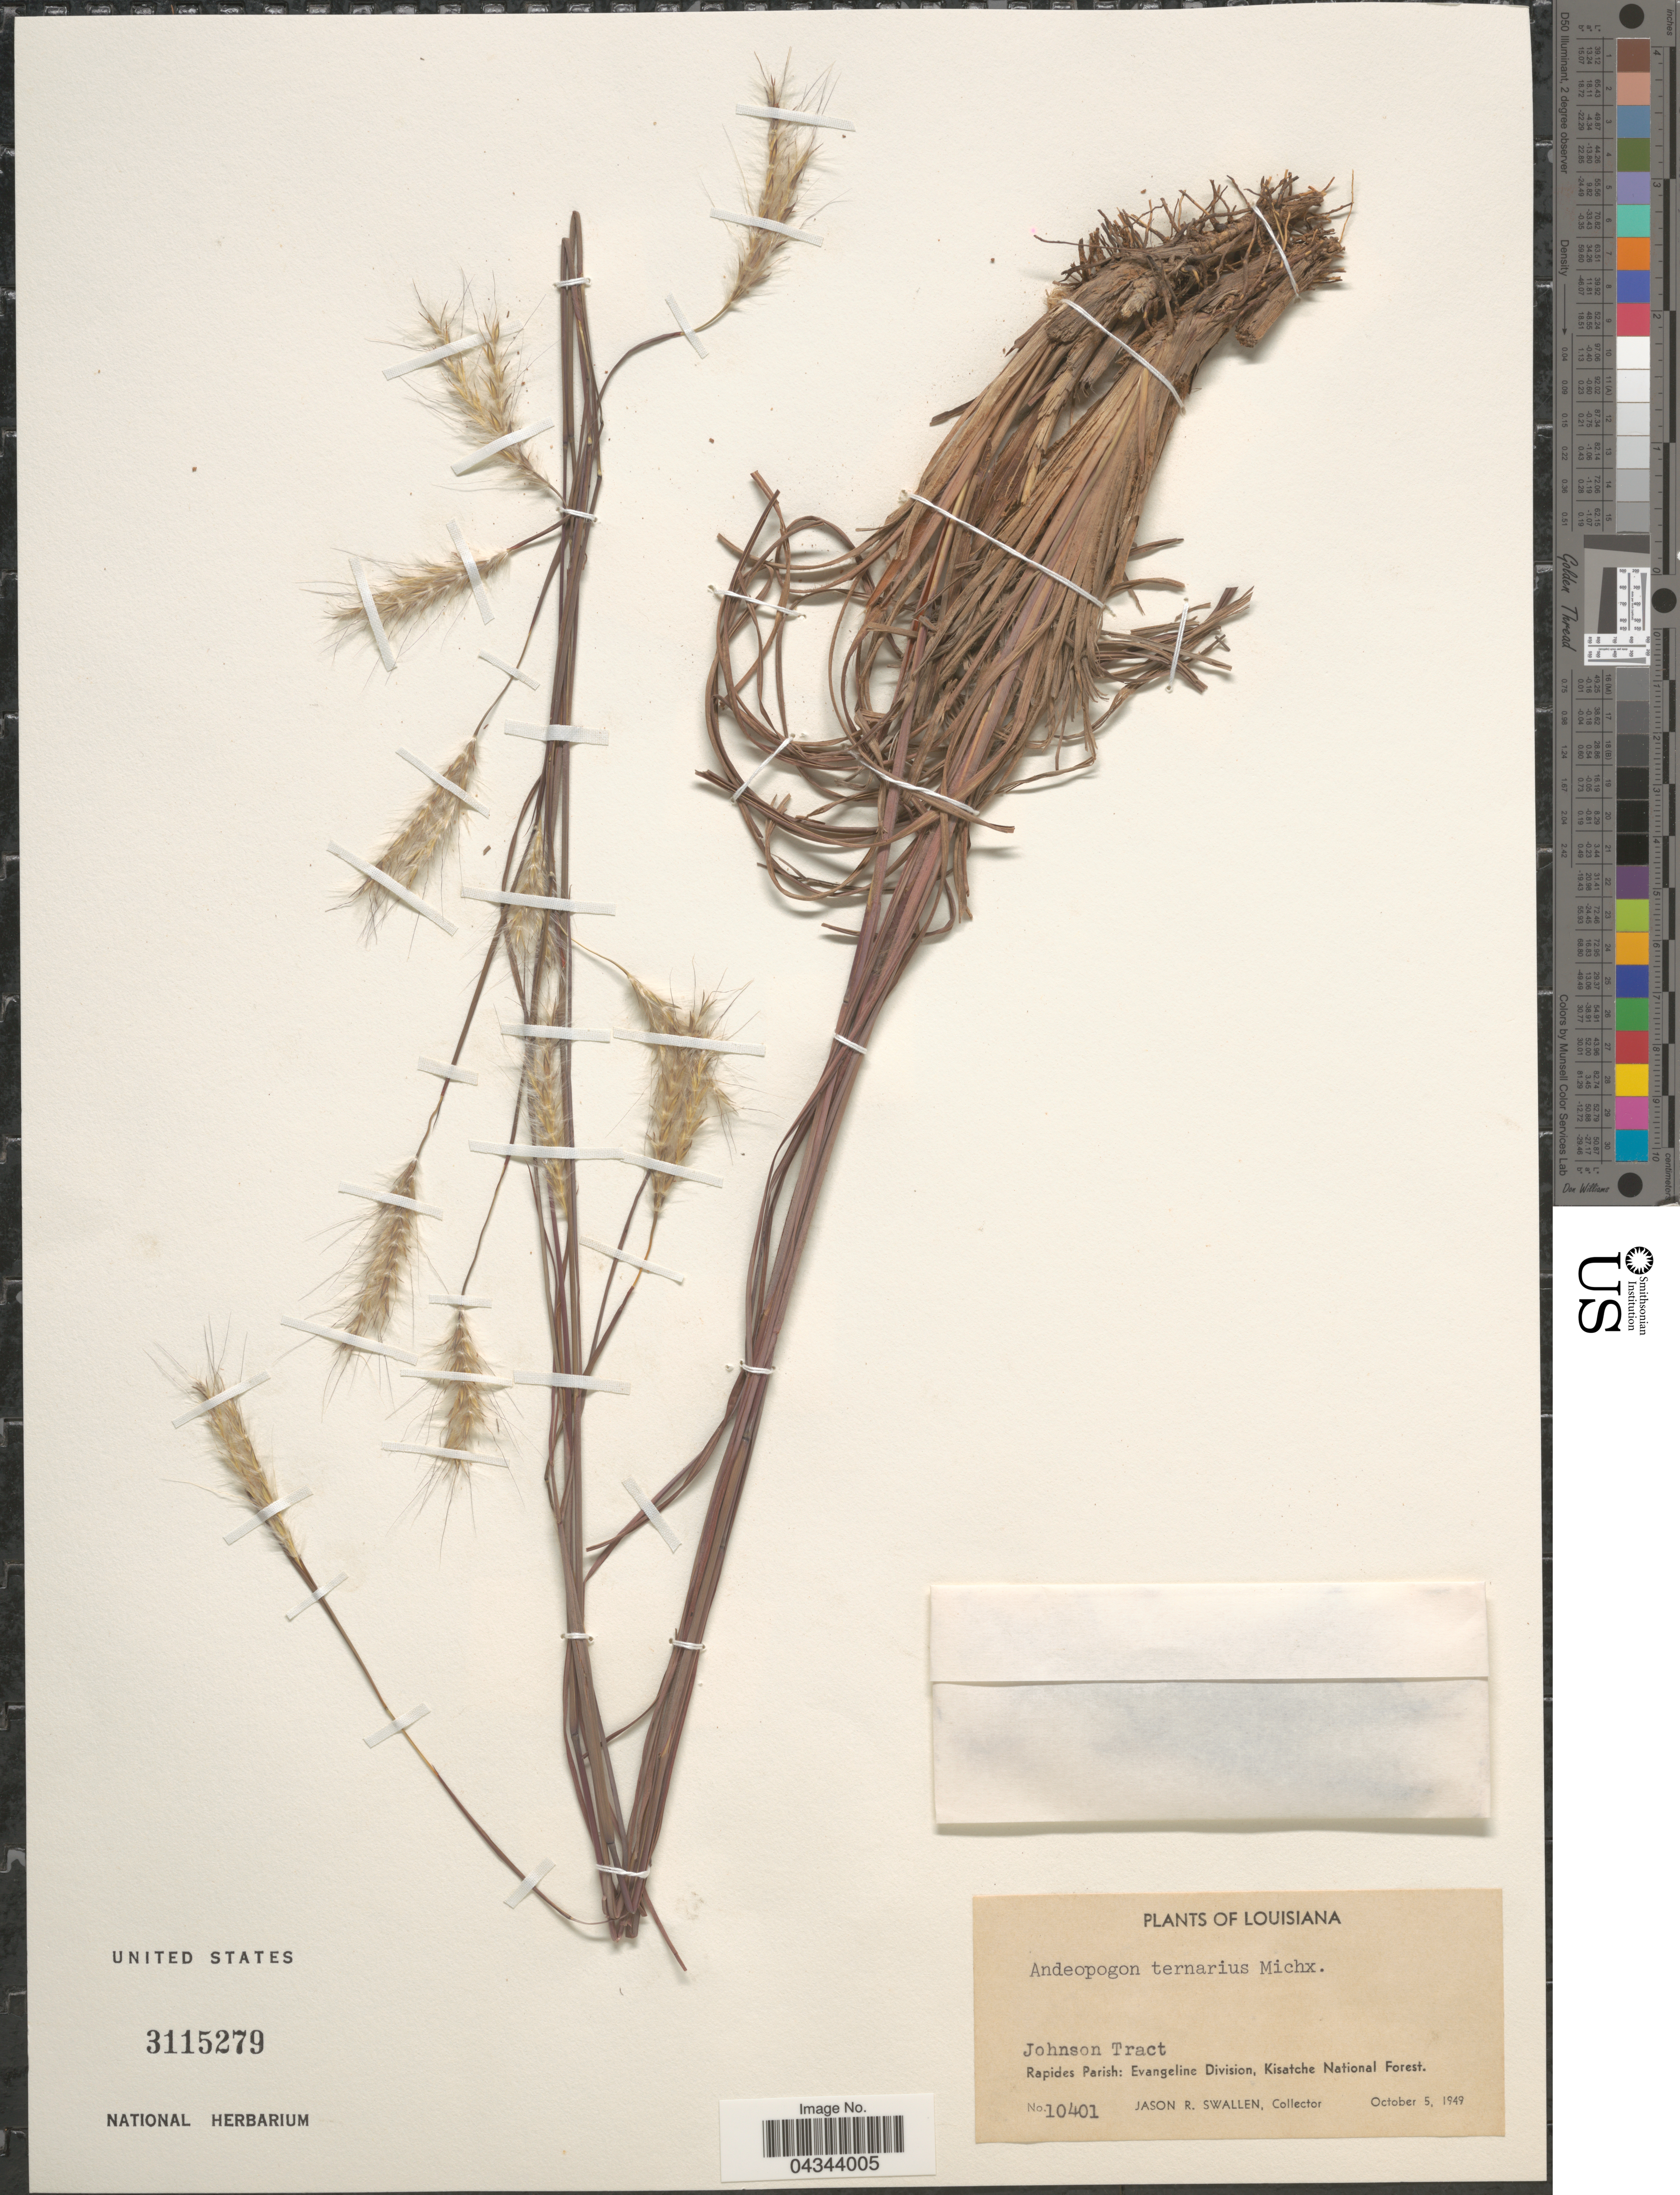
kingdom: Plantae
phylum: Tracheophyta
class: Liliopsida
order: Poales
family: Poaceae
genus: Andropogon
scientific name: Andropogon ternarius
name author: Michx.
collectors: J. R. Swallen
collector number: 10401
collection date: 1949-10-05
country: United States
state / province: Louisiana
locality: Johnson Tract. Rapides Parish: Evangeline Division, Kisatche National Forest.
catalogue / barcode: US 3115279